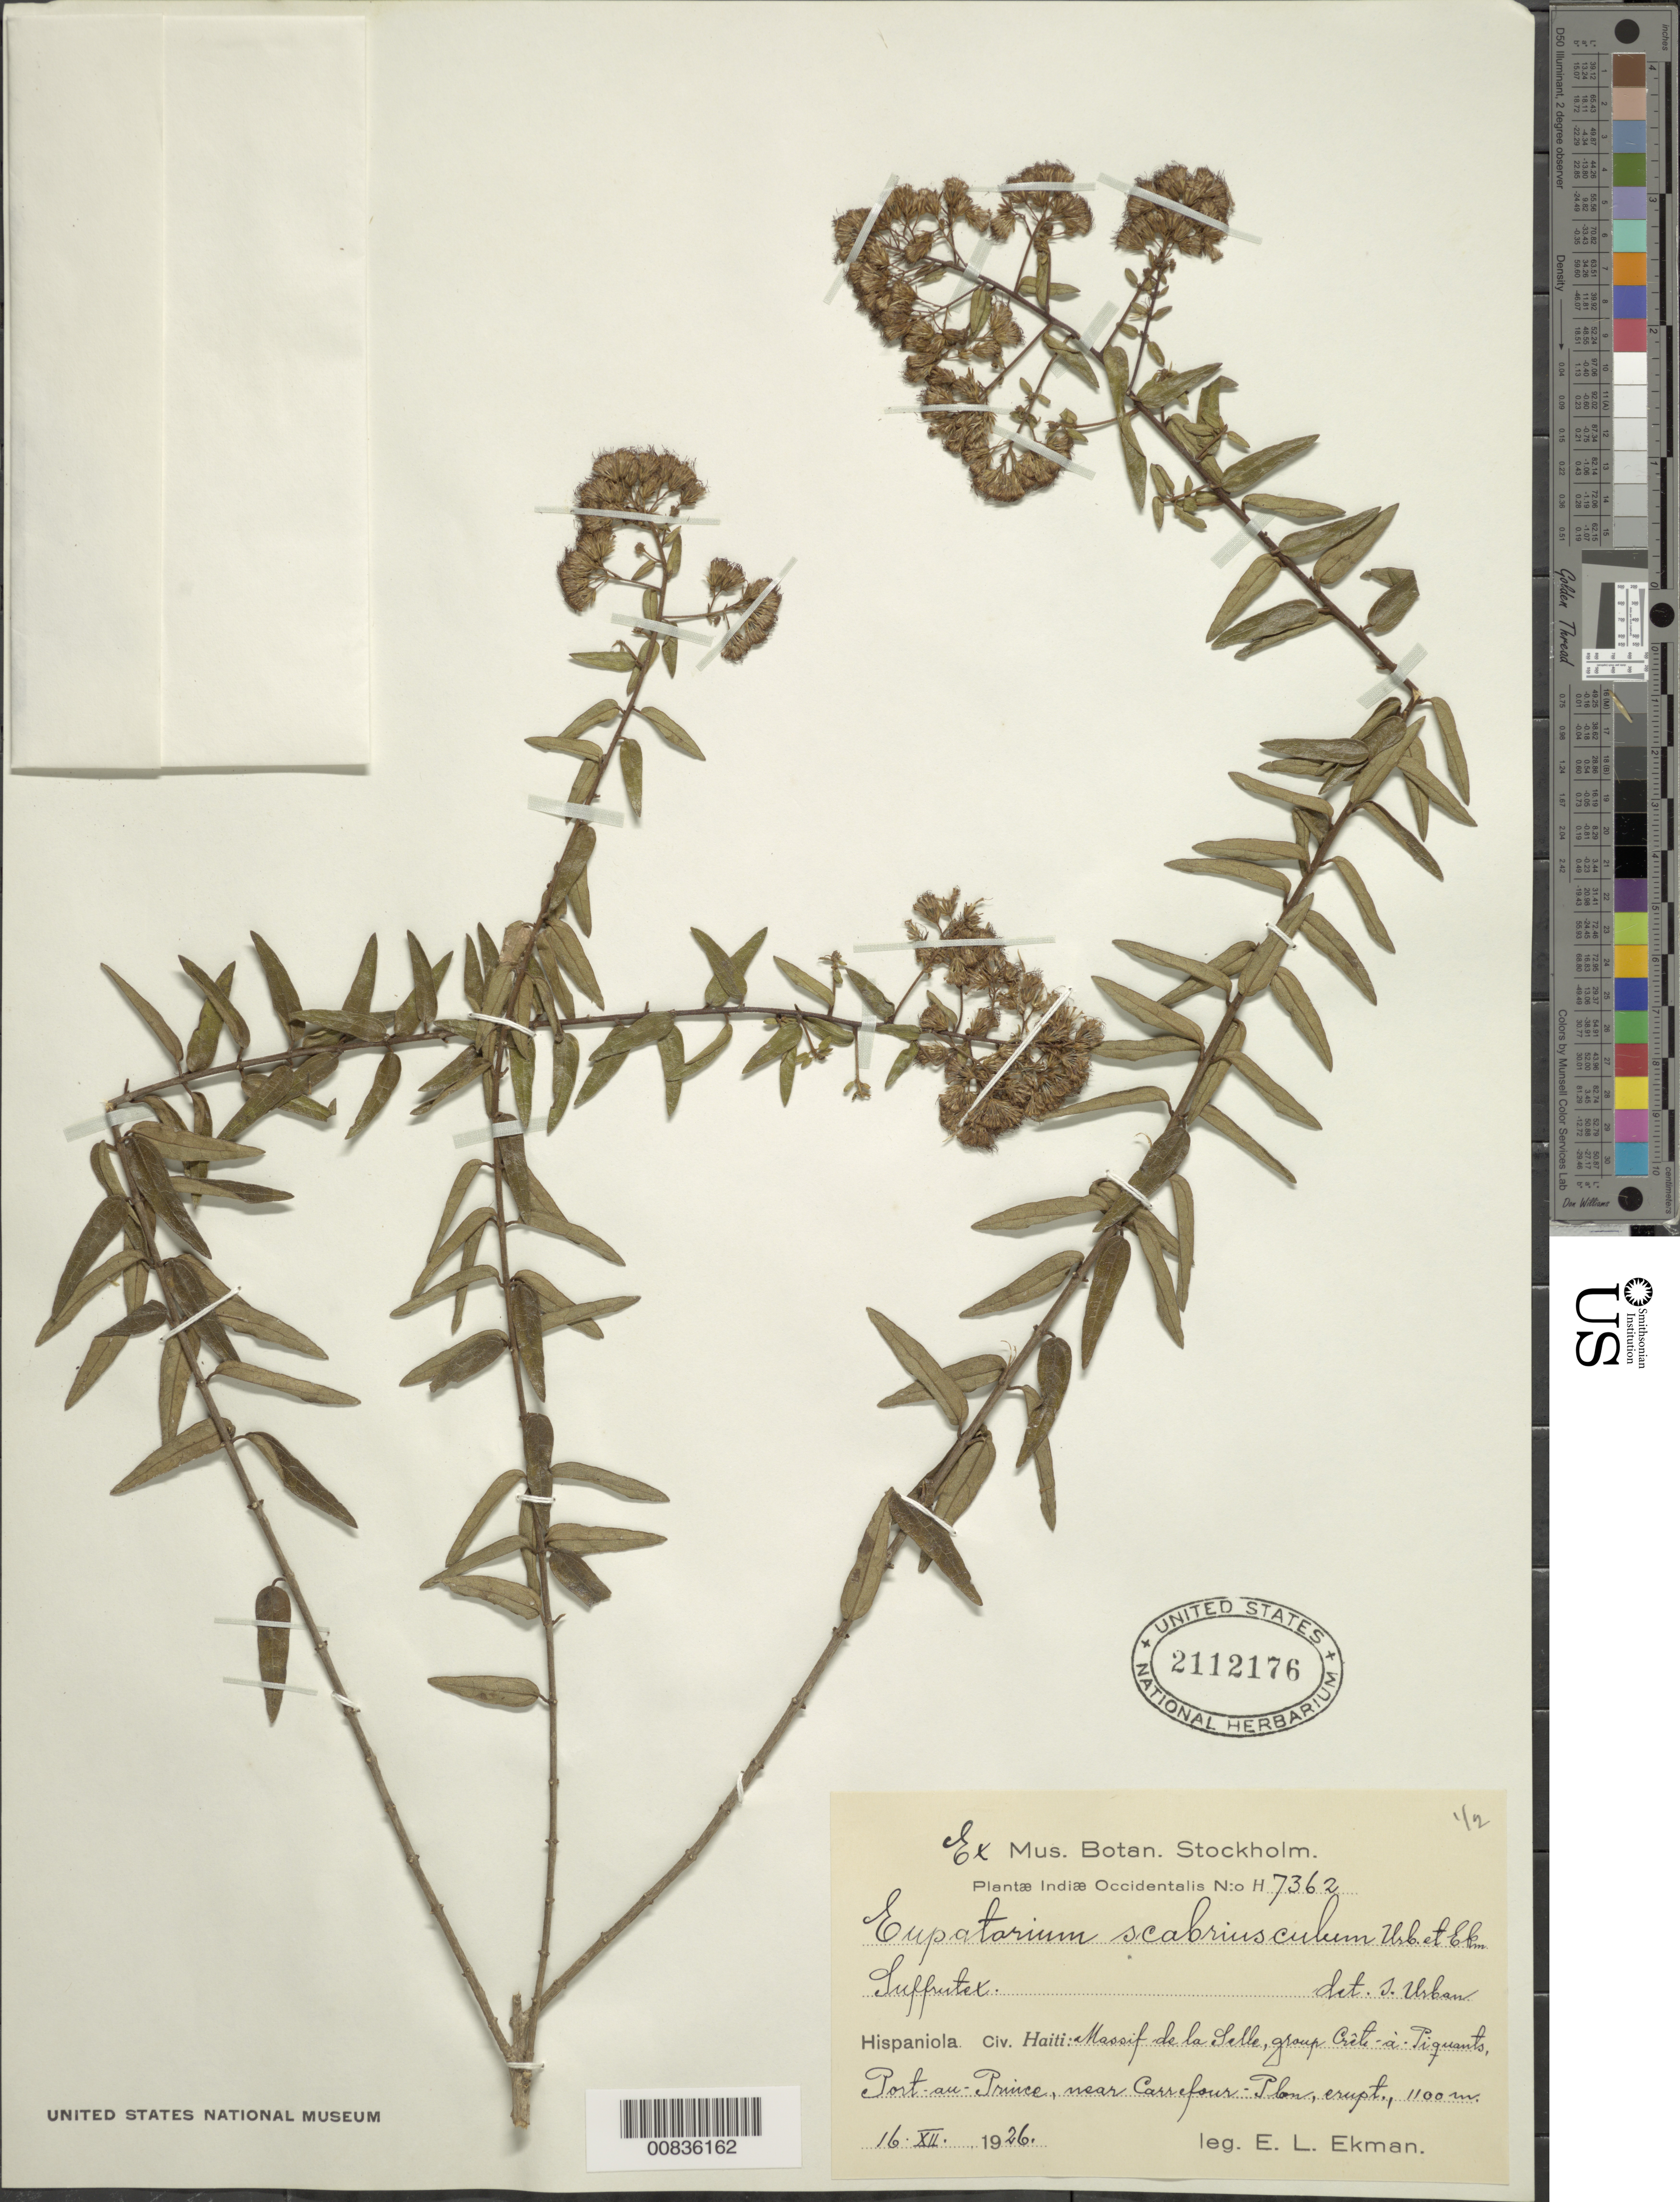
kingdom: Plantae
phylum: Tracheophyta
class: Magnoliopsida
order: Asterales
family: Asteraceae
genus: Koanophyllon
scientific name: Koanophyllon scabriusculum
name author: (Urb. & Ekman) R.M. King & H. Rob.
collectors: E. L. Ekman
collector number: H 7362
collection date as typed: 16 Dec 1926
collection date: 1926-12-16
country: Haiti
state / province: Ouest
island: Hispaniola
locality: Massif de la Selle, group Crête-à-Piquants, Port-au-Prince, near Carrefour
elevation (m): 1100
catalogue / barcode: US 2112176